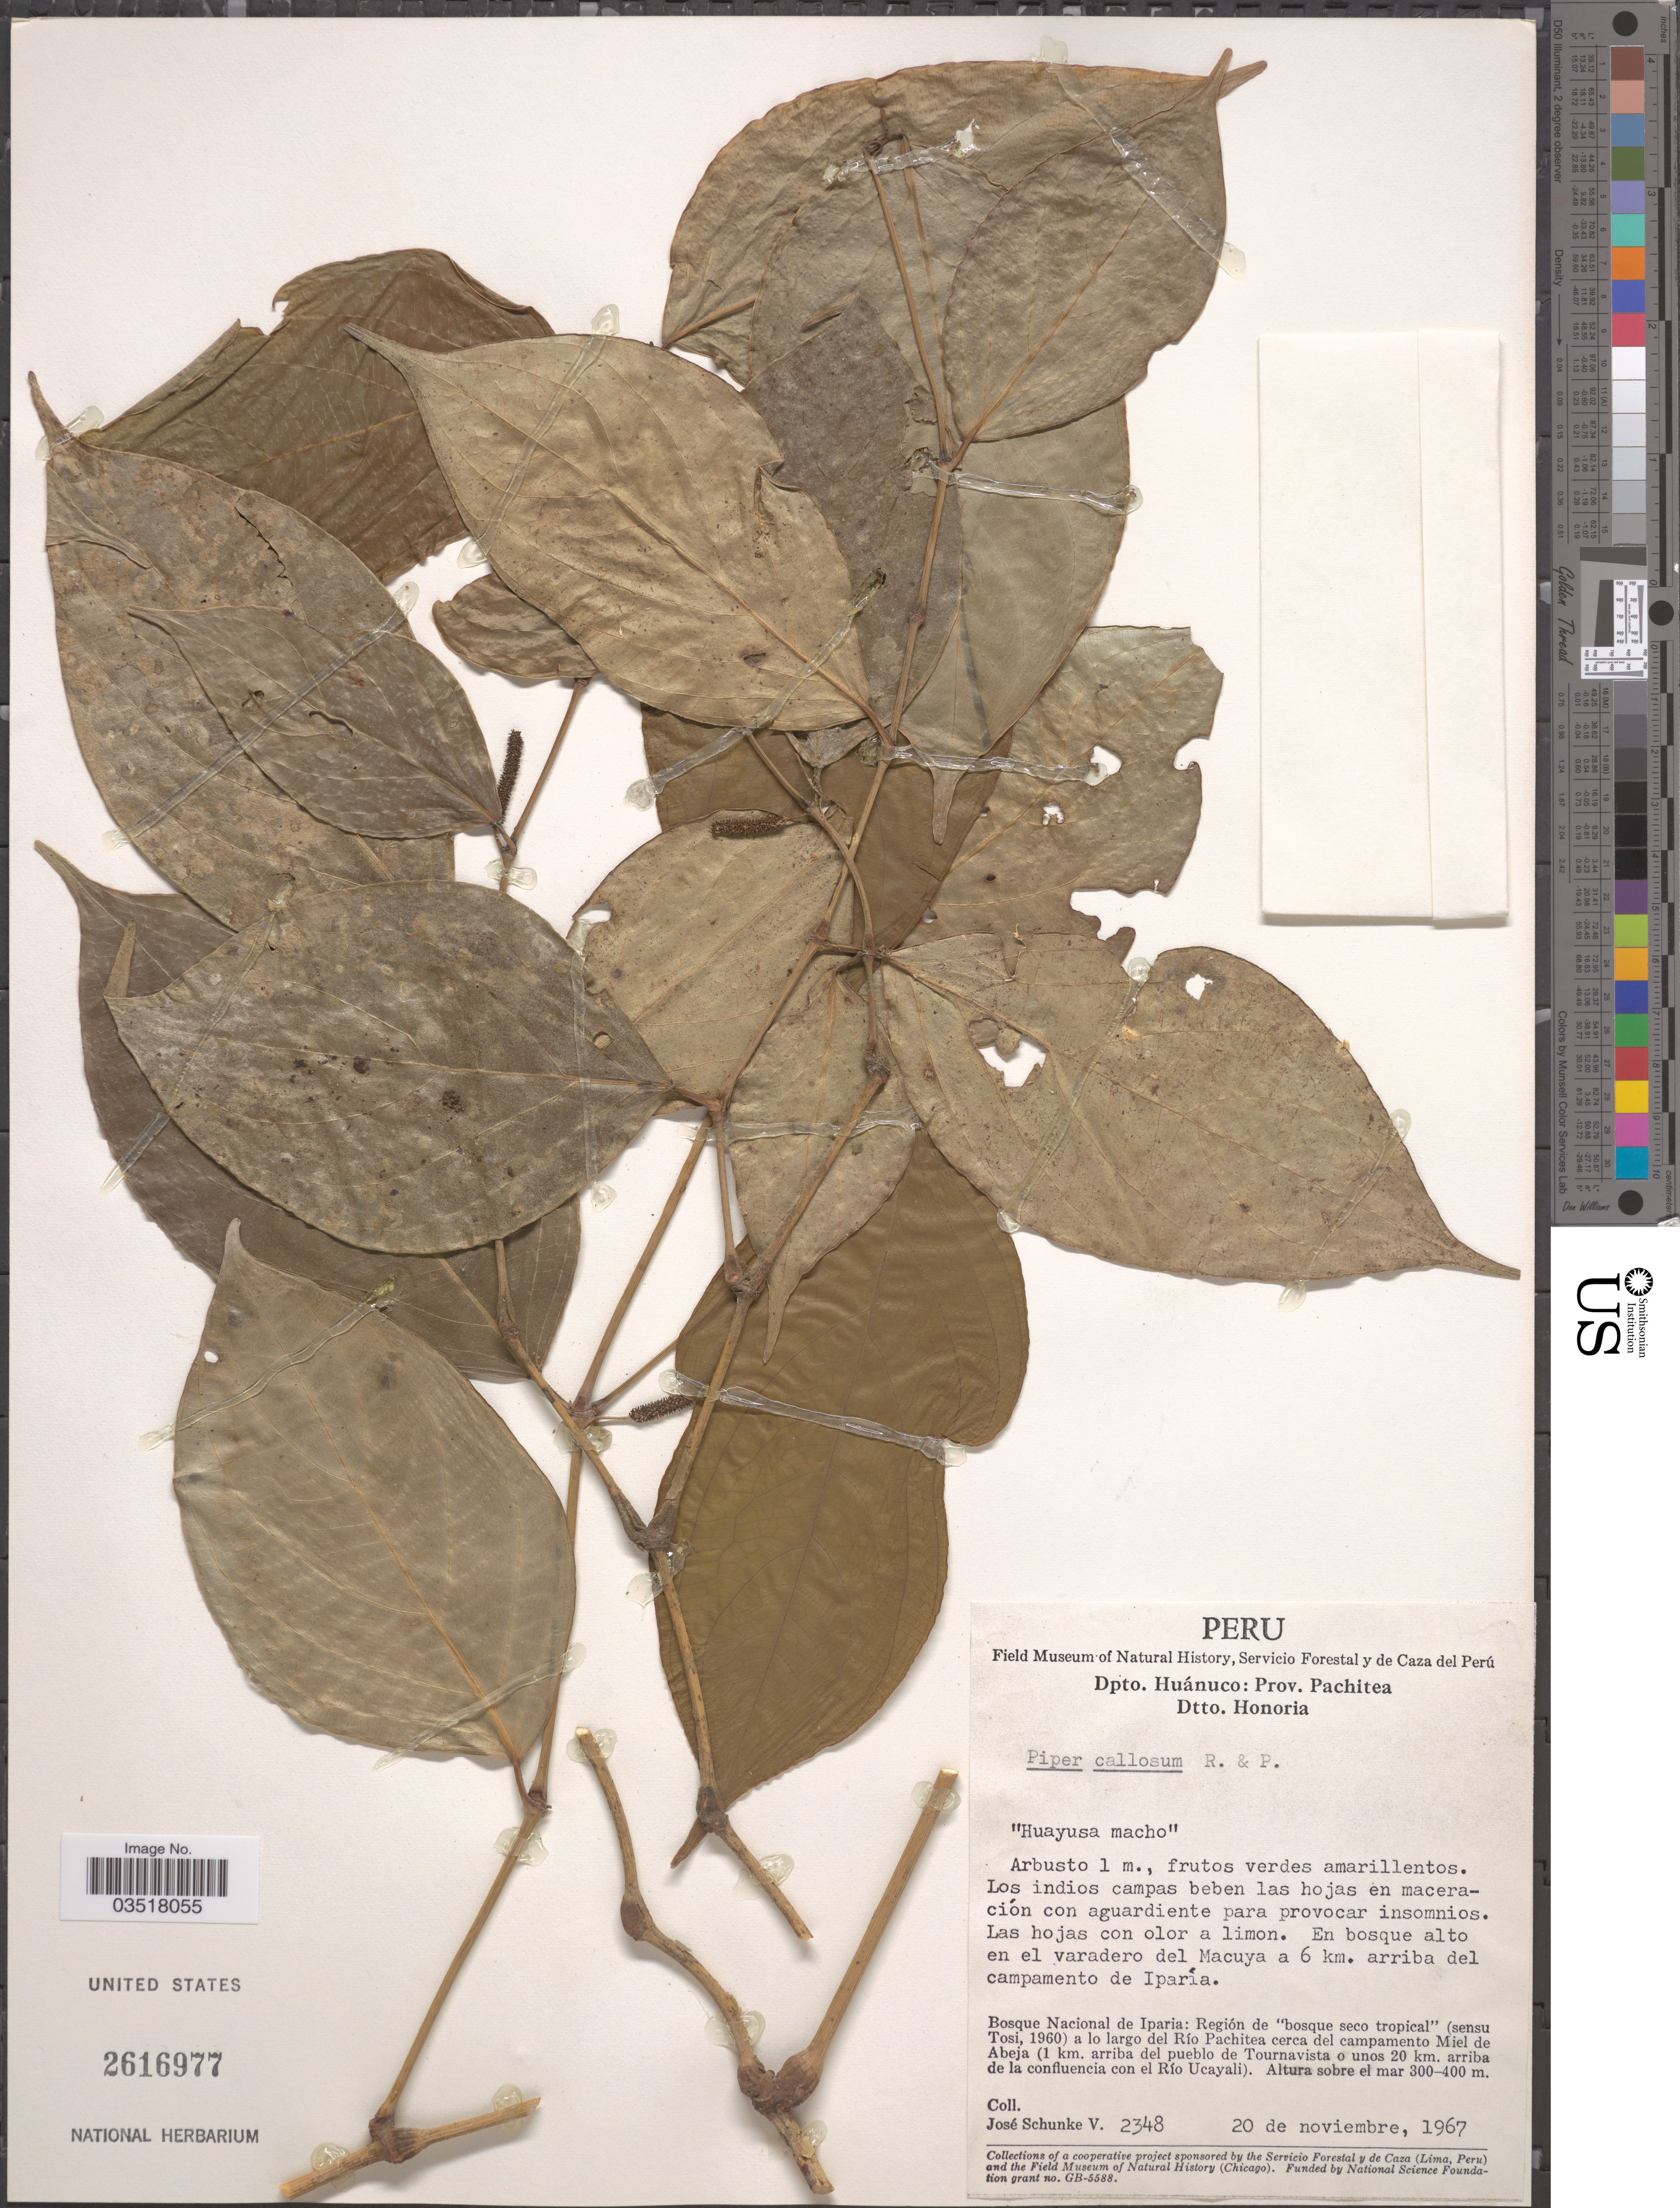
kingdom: Plantae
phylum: Tracheophyta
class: Magnoliopsida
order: Piperales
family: Piperaceae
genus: Piper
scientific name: Piper callosum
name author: Ruiz & Pav.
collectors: J. Schunke Vigo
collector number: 2348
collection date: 1967-11-20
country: Peru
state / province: Huánuco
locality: Dpto. Huánuco: Prov. Pachitea. Dtto. Honoria. En el varadero del Macuya a 6 km. arriba del campamento de Iparía. Bosque Nacional de Iparia: Región de 'bosque seco tropical' (sensu Tosi, 1960) a lo largo del Río Pachitea cerca del campamento Miel de Abeja (1 km. arriba del pueblo de Tournavista o unos 20 km. arriba de la confluencia con el Río Ucayali).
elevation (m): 300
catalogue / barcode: US 2616977